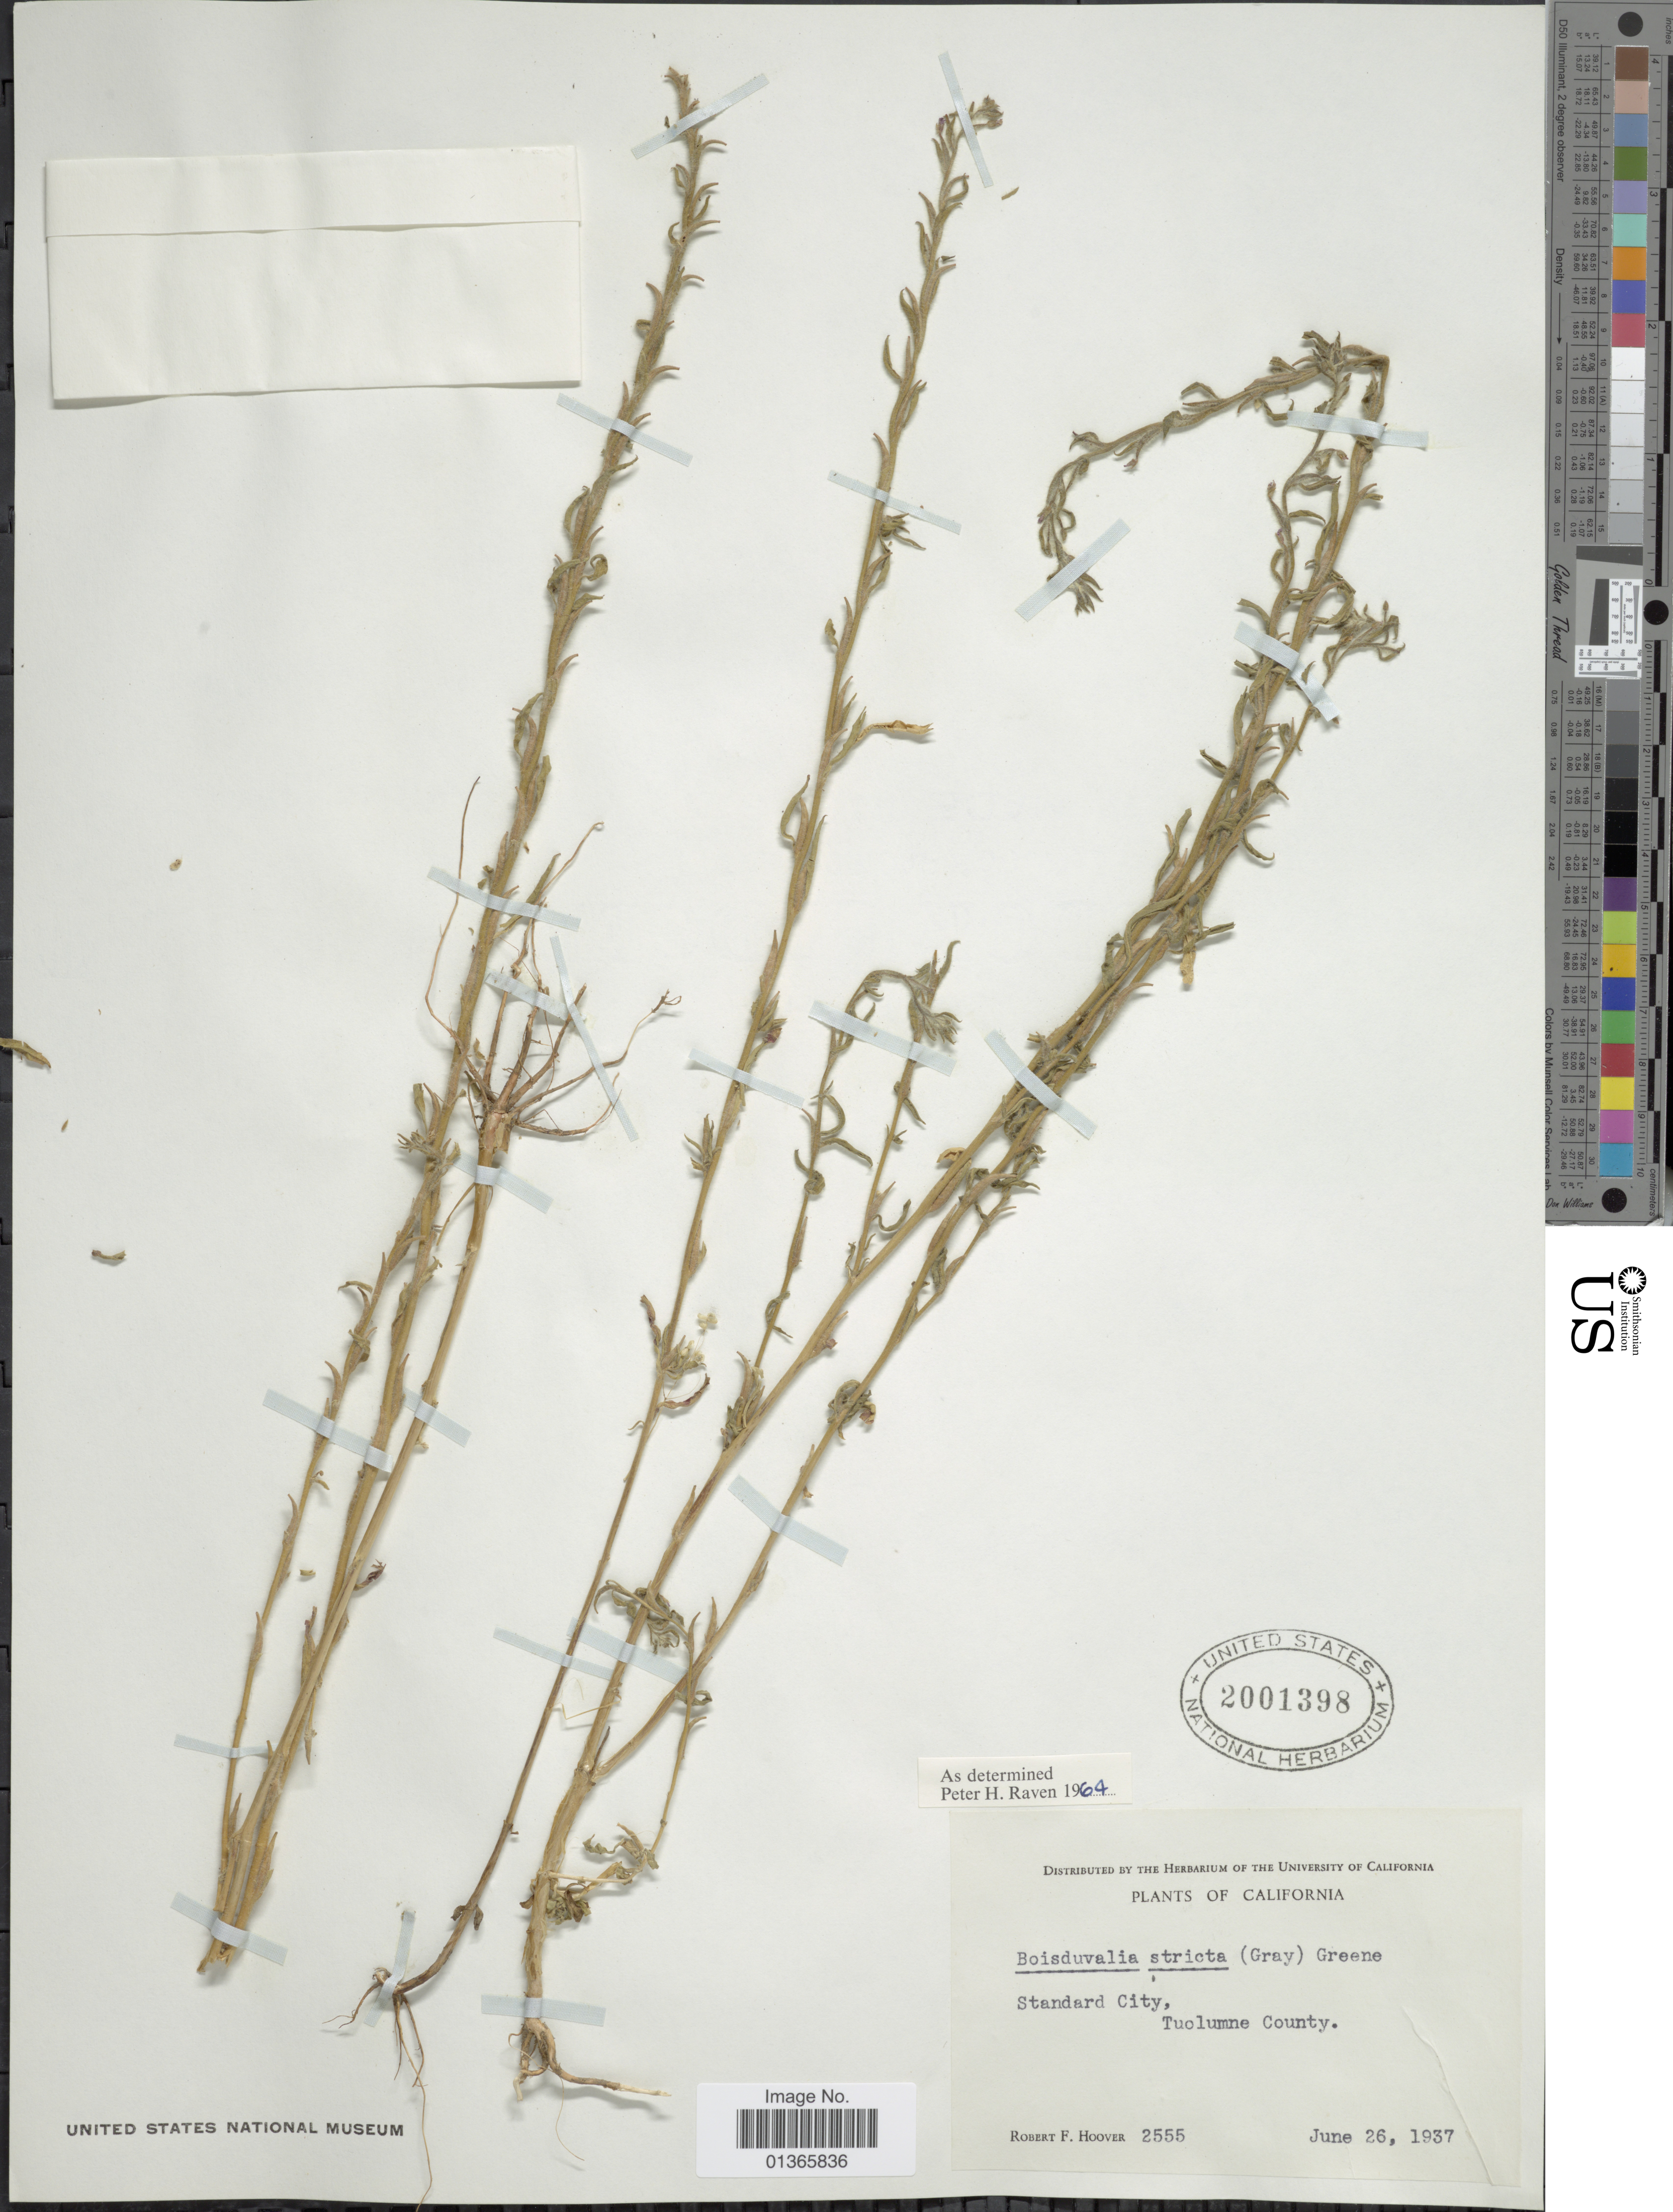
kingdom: Plantae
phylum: Tracheophyta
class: Magnoliopsida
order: Myrtales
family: Onagraceae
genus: Epilobium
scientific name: Epilobium torreyi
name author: (S. Watson) Hoch & P.H. Raven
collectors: R. F. Hoover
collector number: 2555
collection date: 1937-06-26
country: United States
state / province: California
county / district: Tuolumne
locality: Standard City, Tuolumne County.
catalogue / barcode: US 2001398